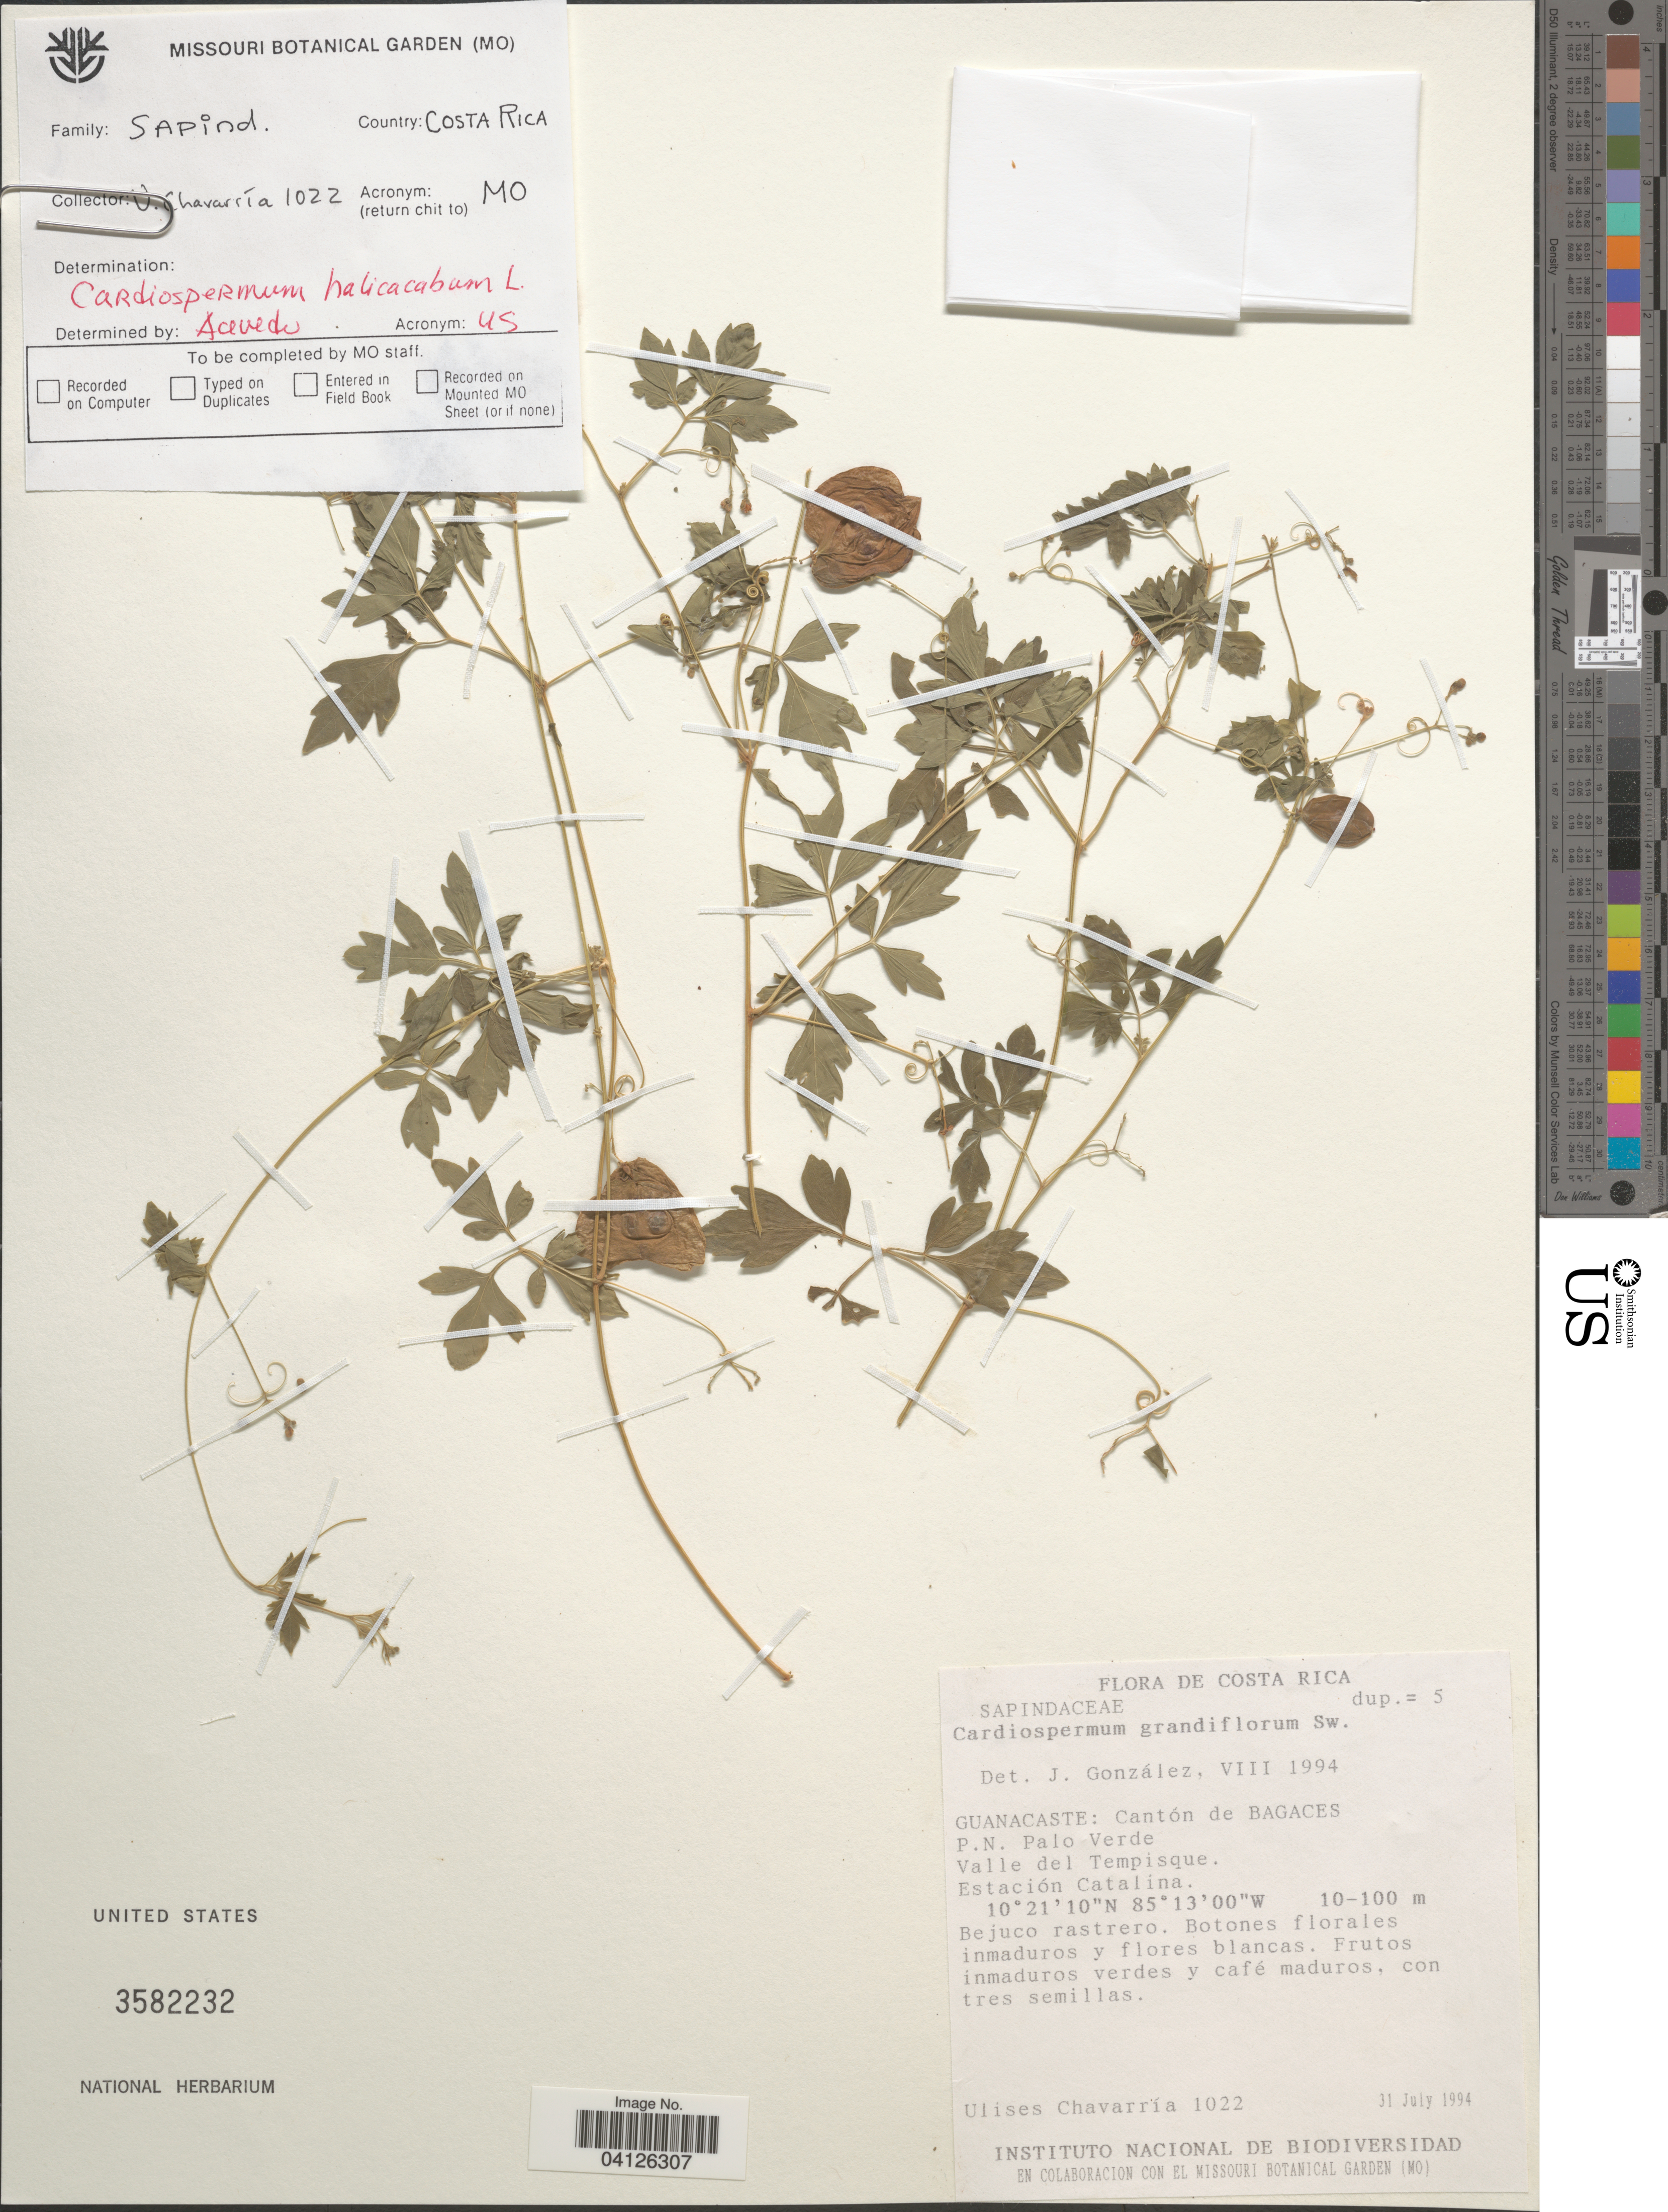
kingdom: Plantae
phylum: Tracheophyta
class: Magnoliopsida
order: Sapindales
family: Sapindaceae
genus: Cardiospermum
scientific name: Cardiospermum grandiflorum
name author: Sw.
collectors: U. Chavarría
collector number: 1022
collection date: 1994-07-31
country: Costa Rica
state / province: Guanacaste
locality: Cantón de Bagaces. P.N. Palo Verde. Valle del Tempisque. Estación Catalina.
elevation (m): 10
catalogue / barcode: US 3582232